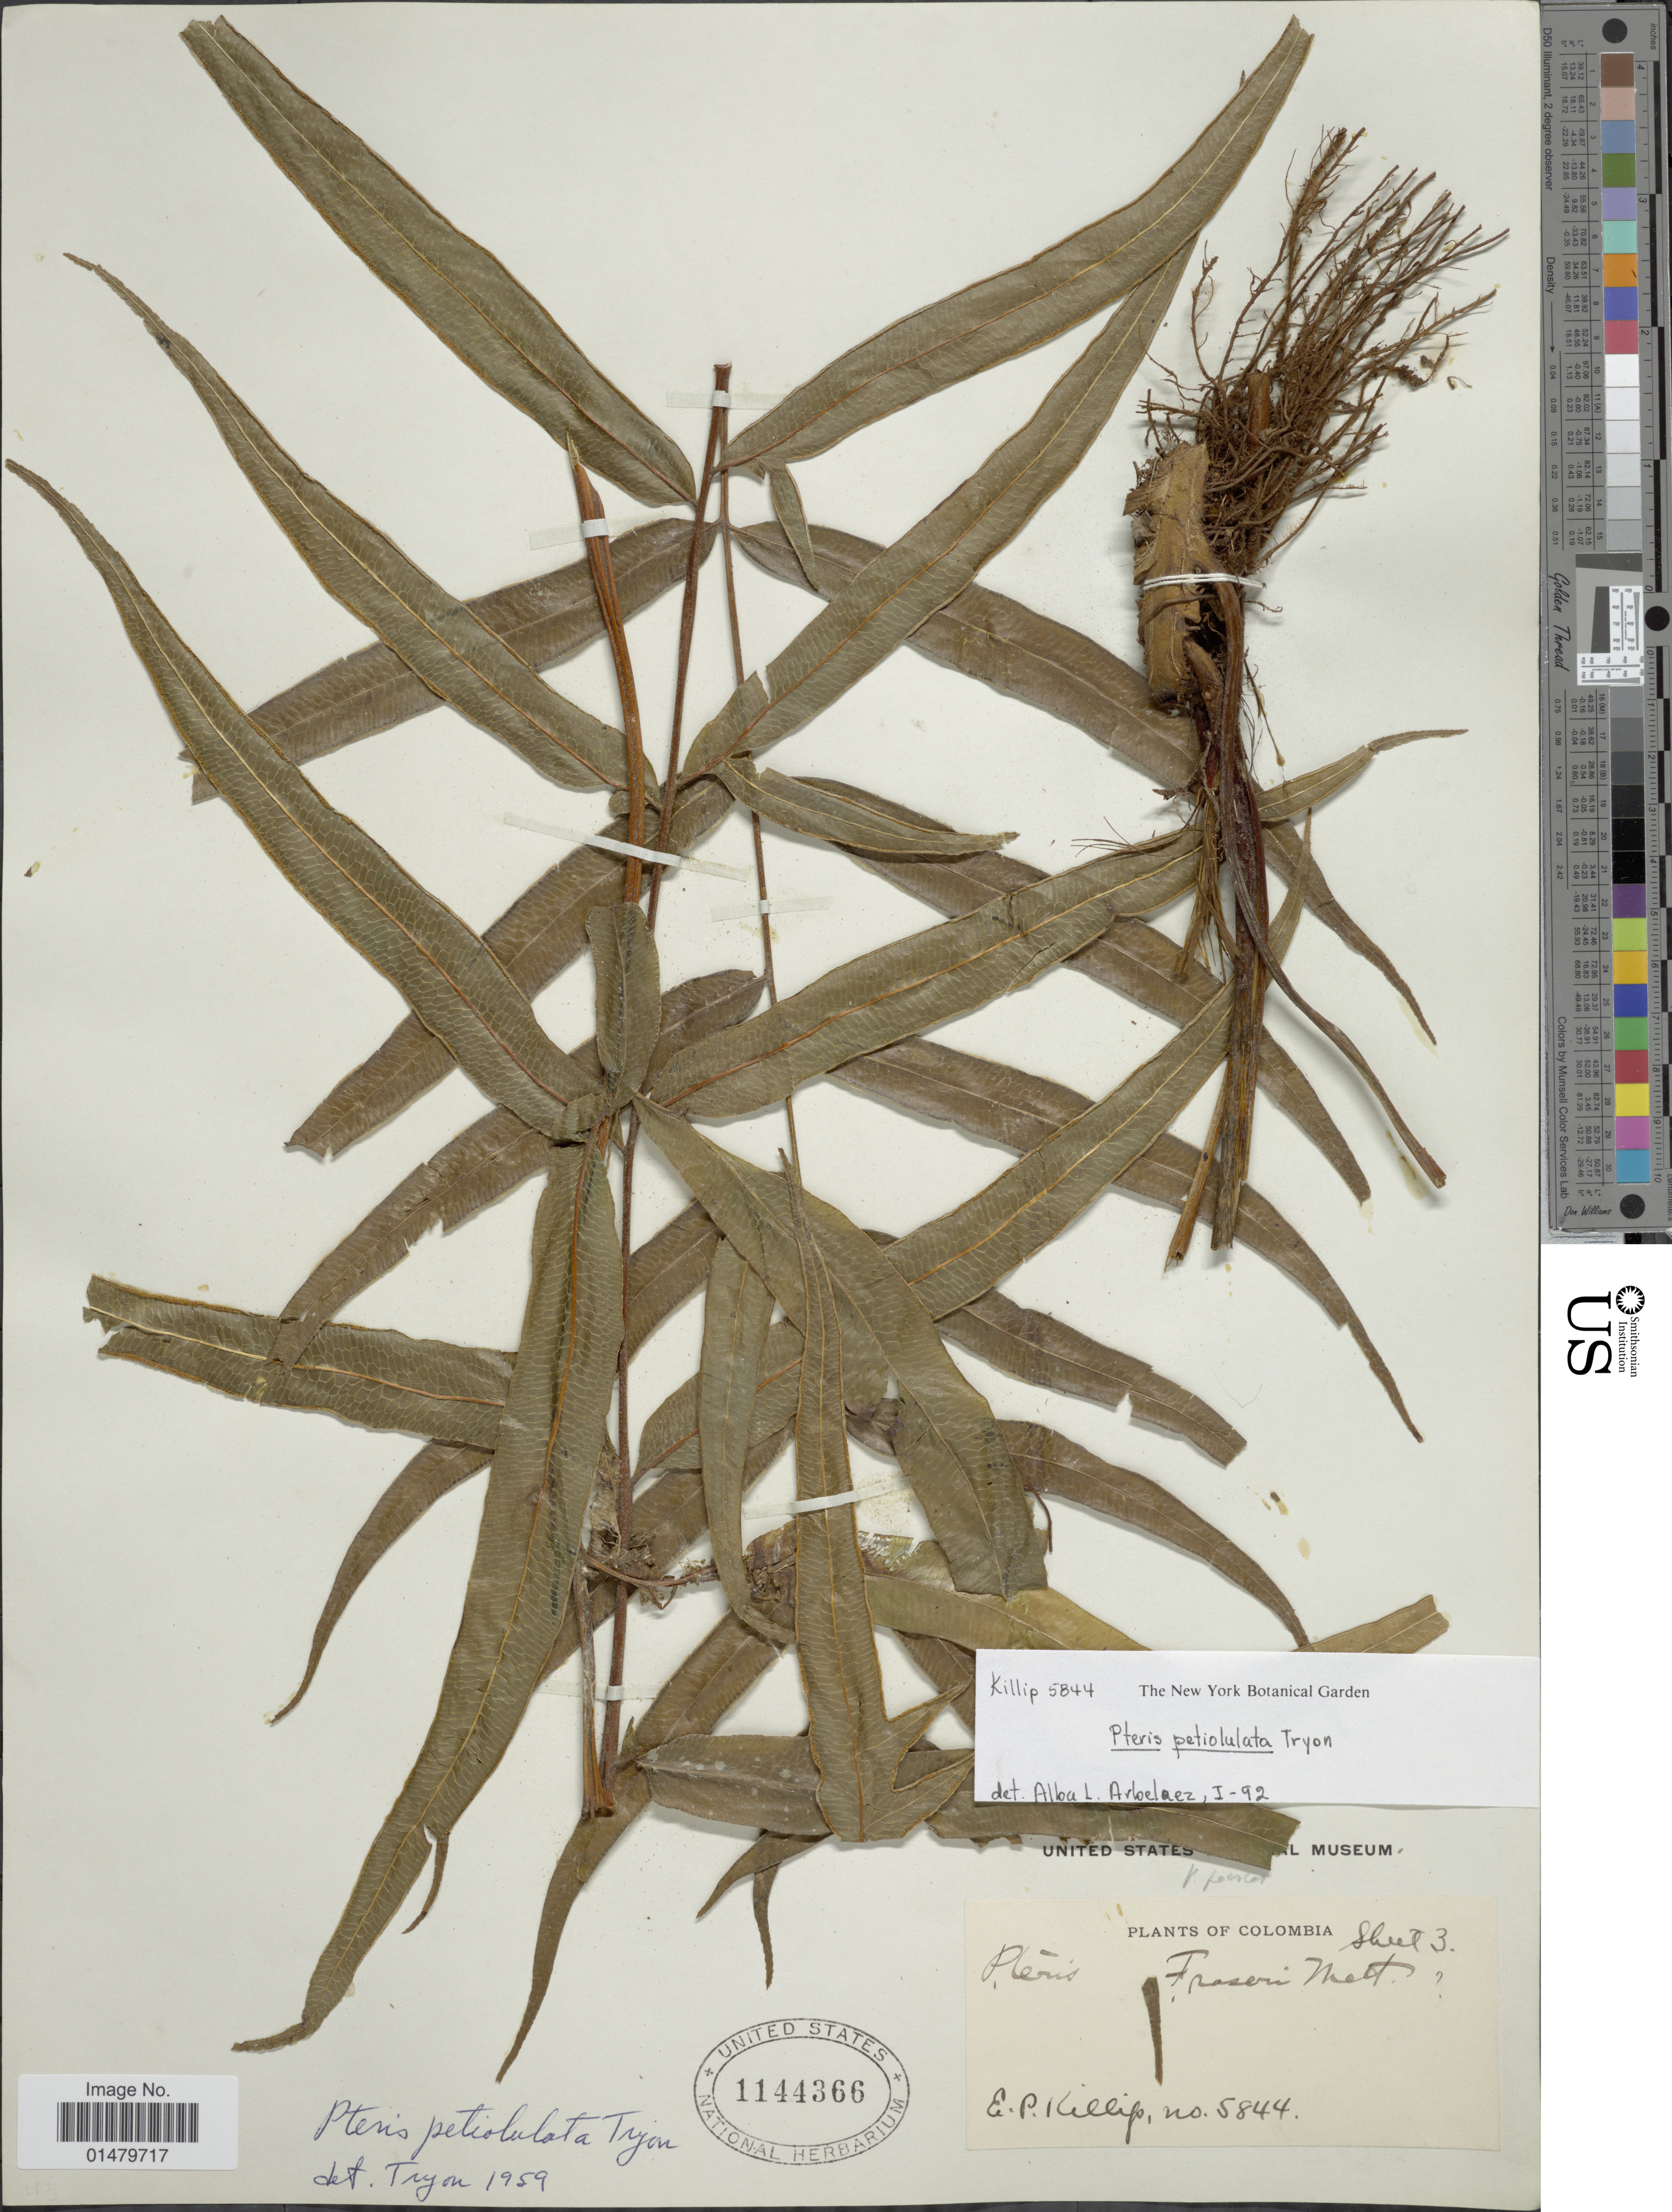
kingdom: Plantae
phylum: Tracheophyta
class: Polypodiopsida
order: Polypodiales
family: Pteridaceae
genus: Pteris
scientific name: Pteris pearcei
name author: Baker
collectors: E. P. Killip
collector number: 5844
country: Colombia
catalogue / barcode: US 1144366